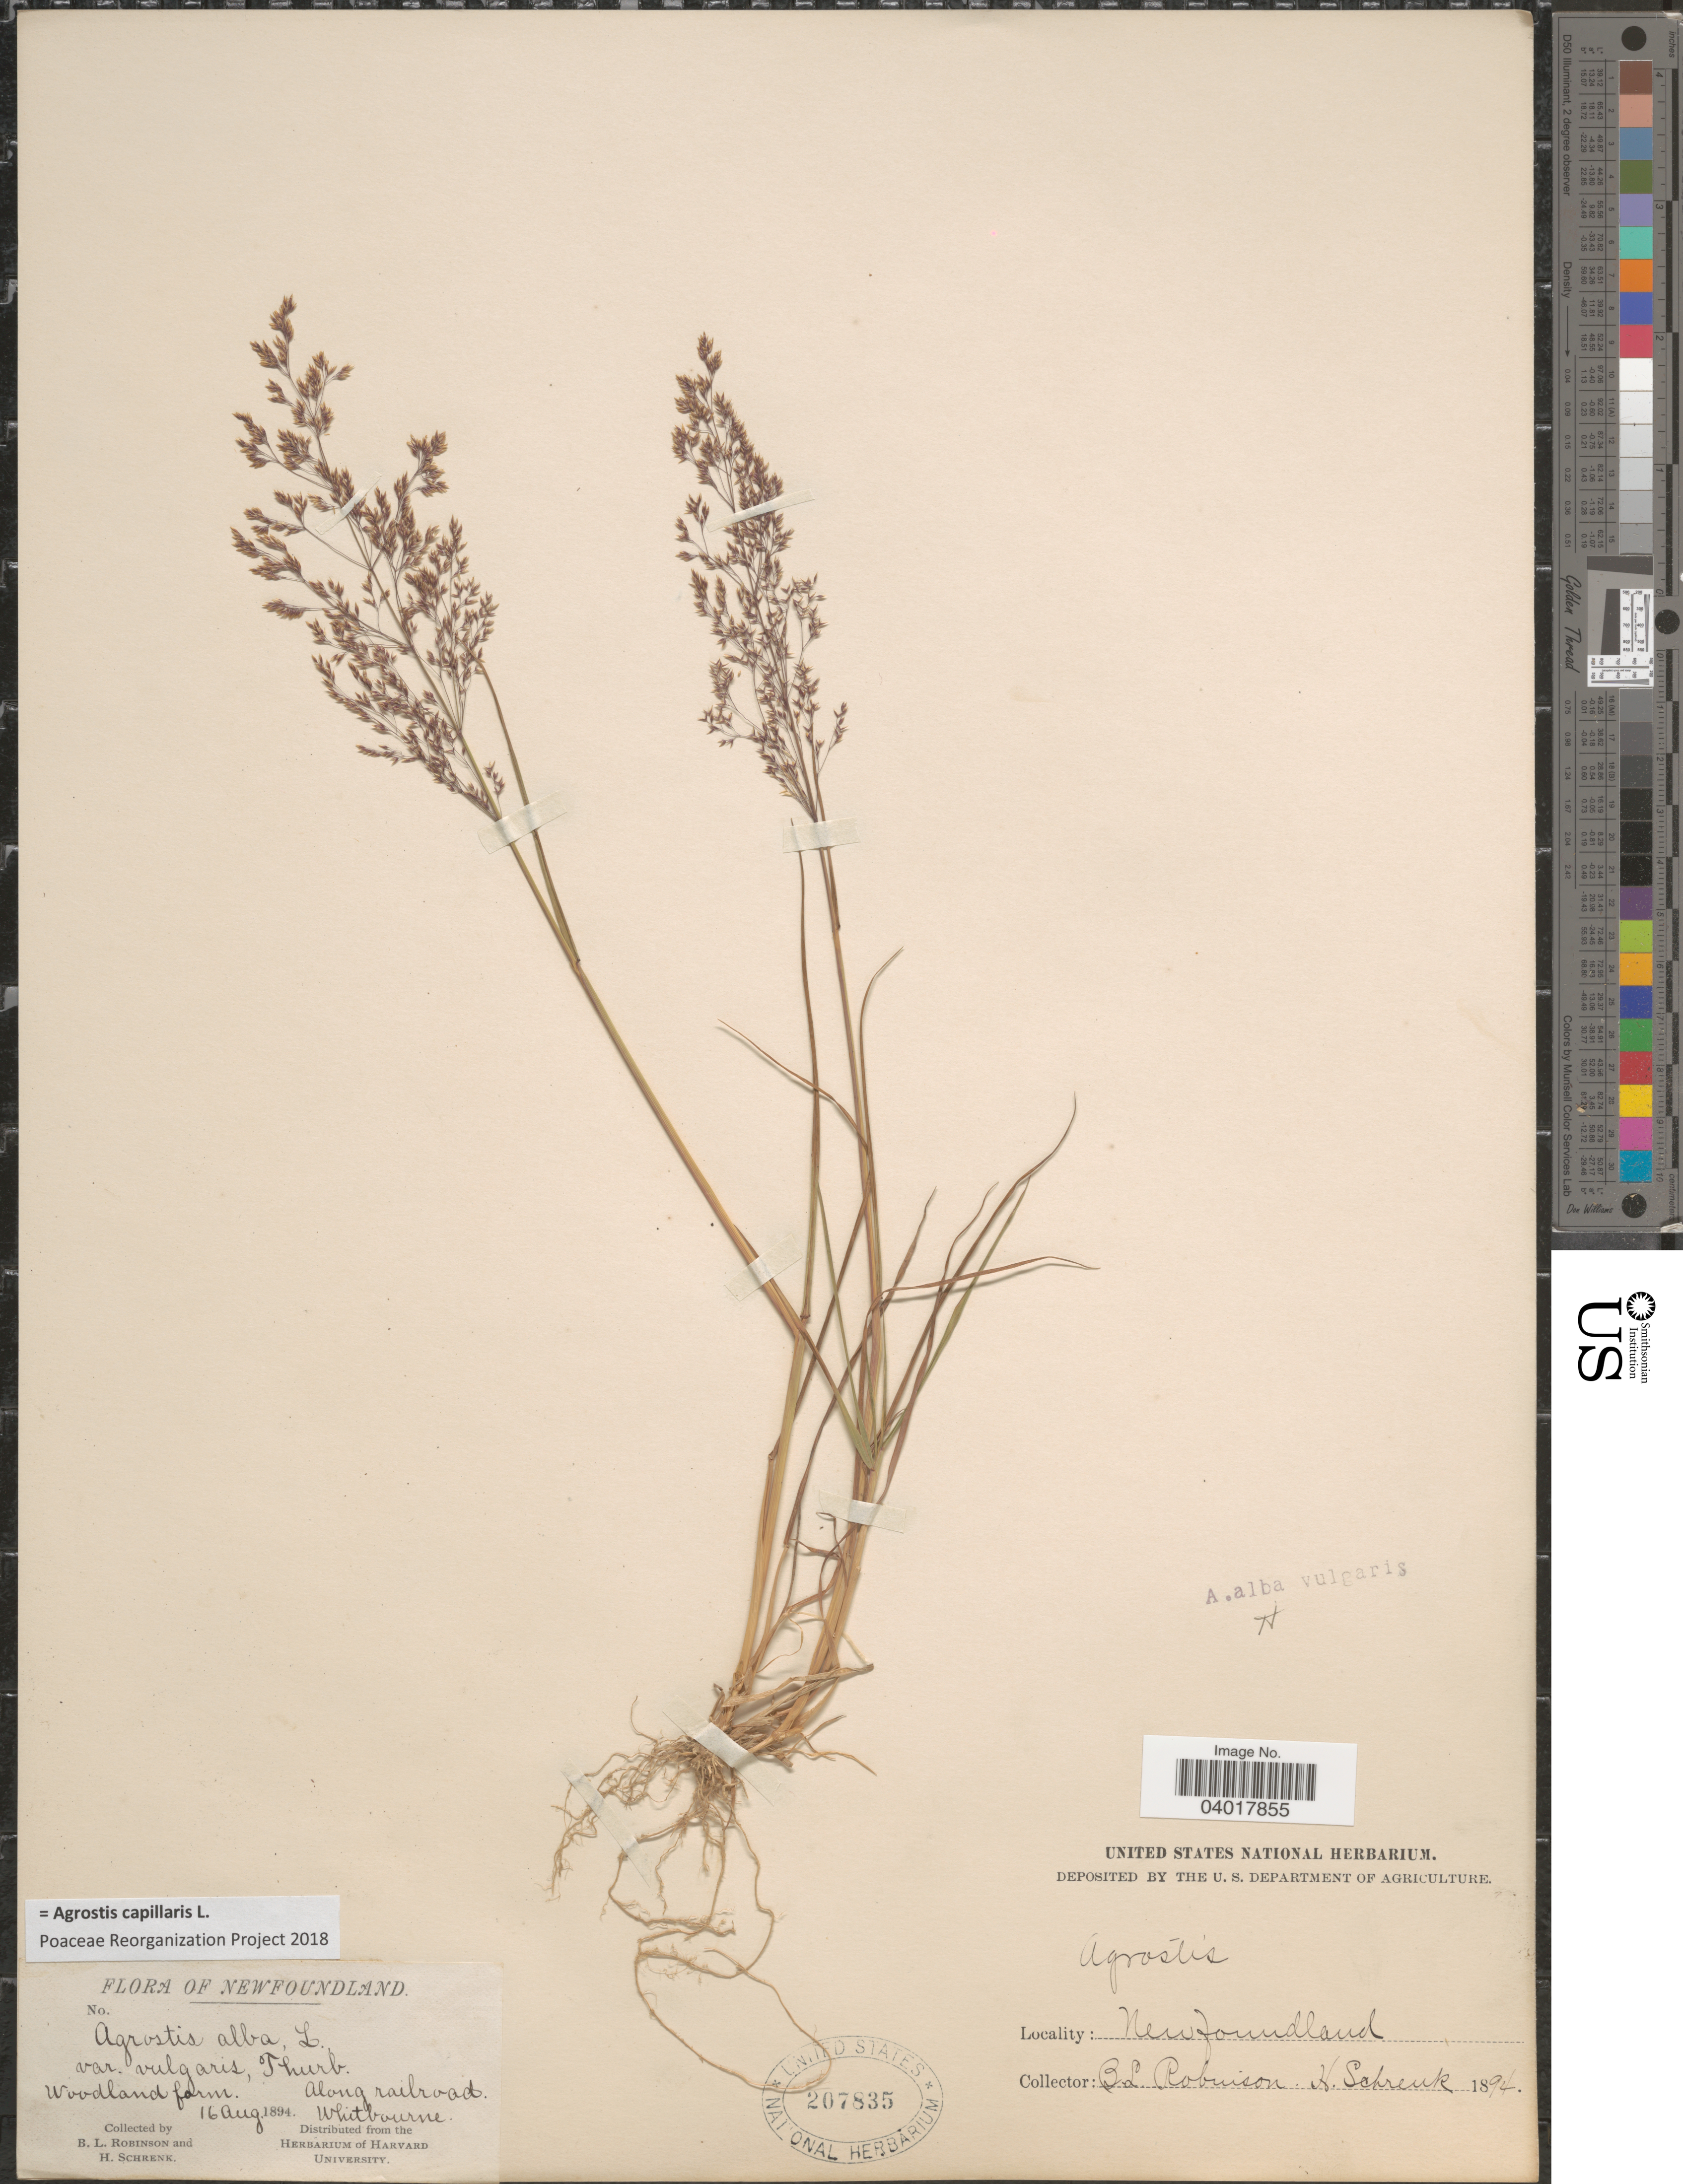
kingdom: Plantae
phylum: Tracheophyta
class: Liliopsida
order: Poales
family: Poaceae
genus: Agrostis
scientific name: Agrostis capillaris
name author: L.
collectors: B. L. Robinson & H. Schrenk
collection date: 1894-08-16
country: Canada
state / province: Newfoundland and Labrador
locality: Woodland farm. Along railroad. Whitbourne.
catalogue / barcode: US 207835